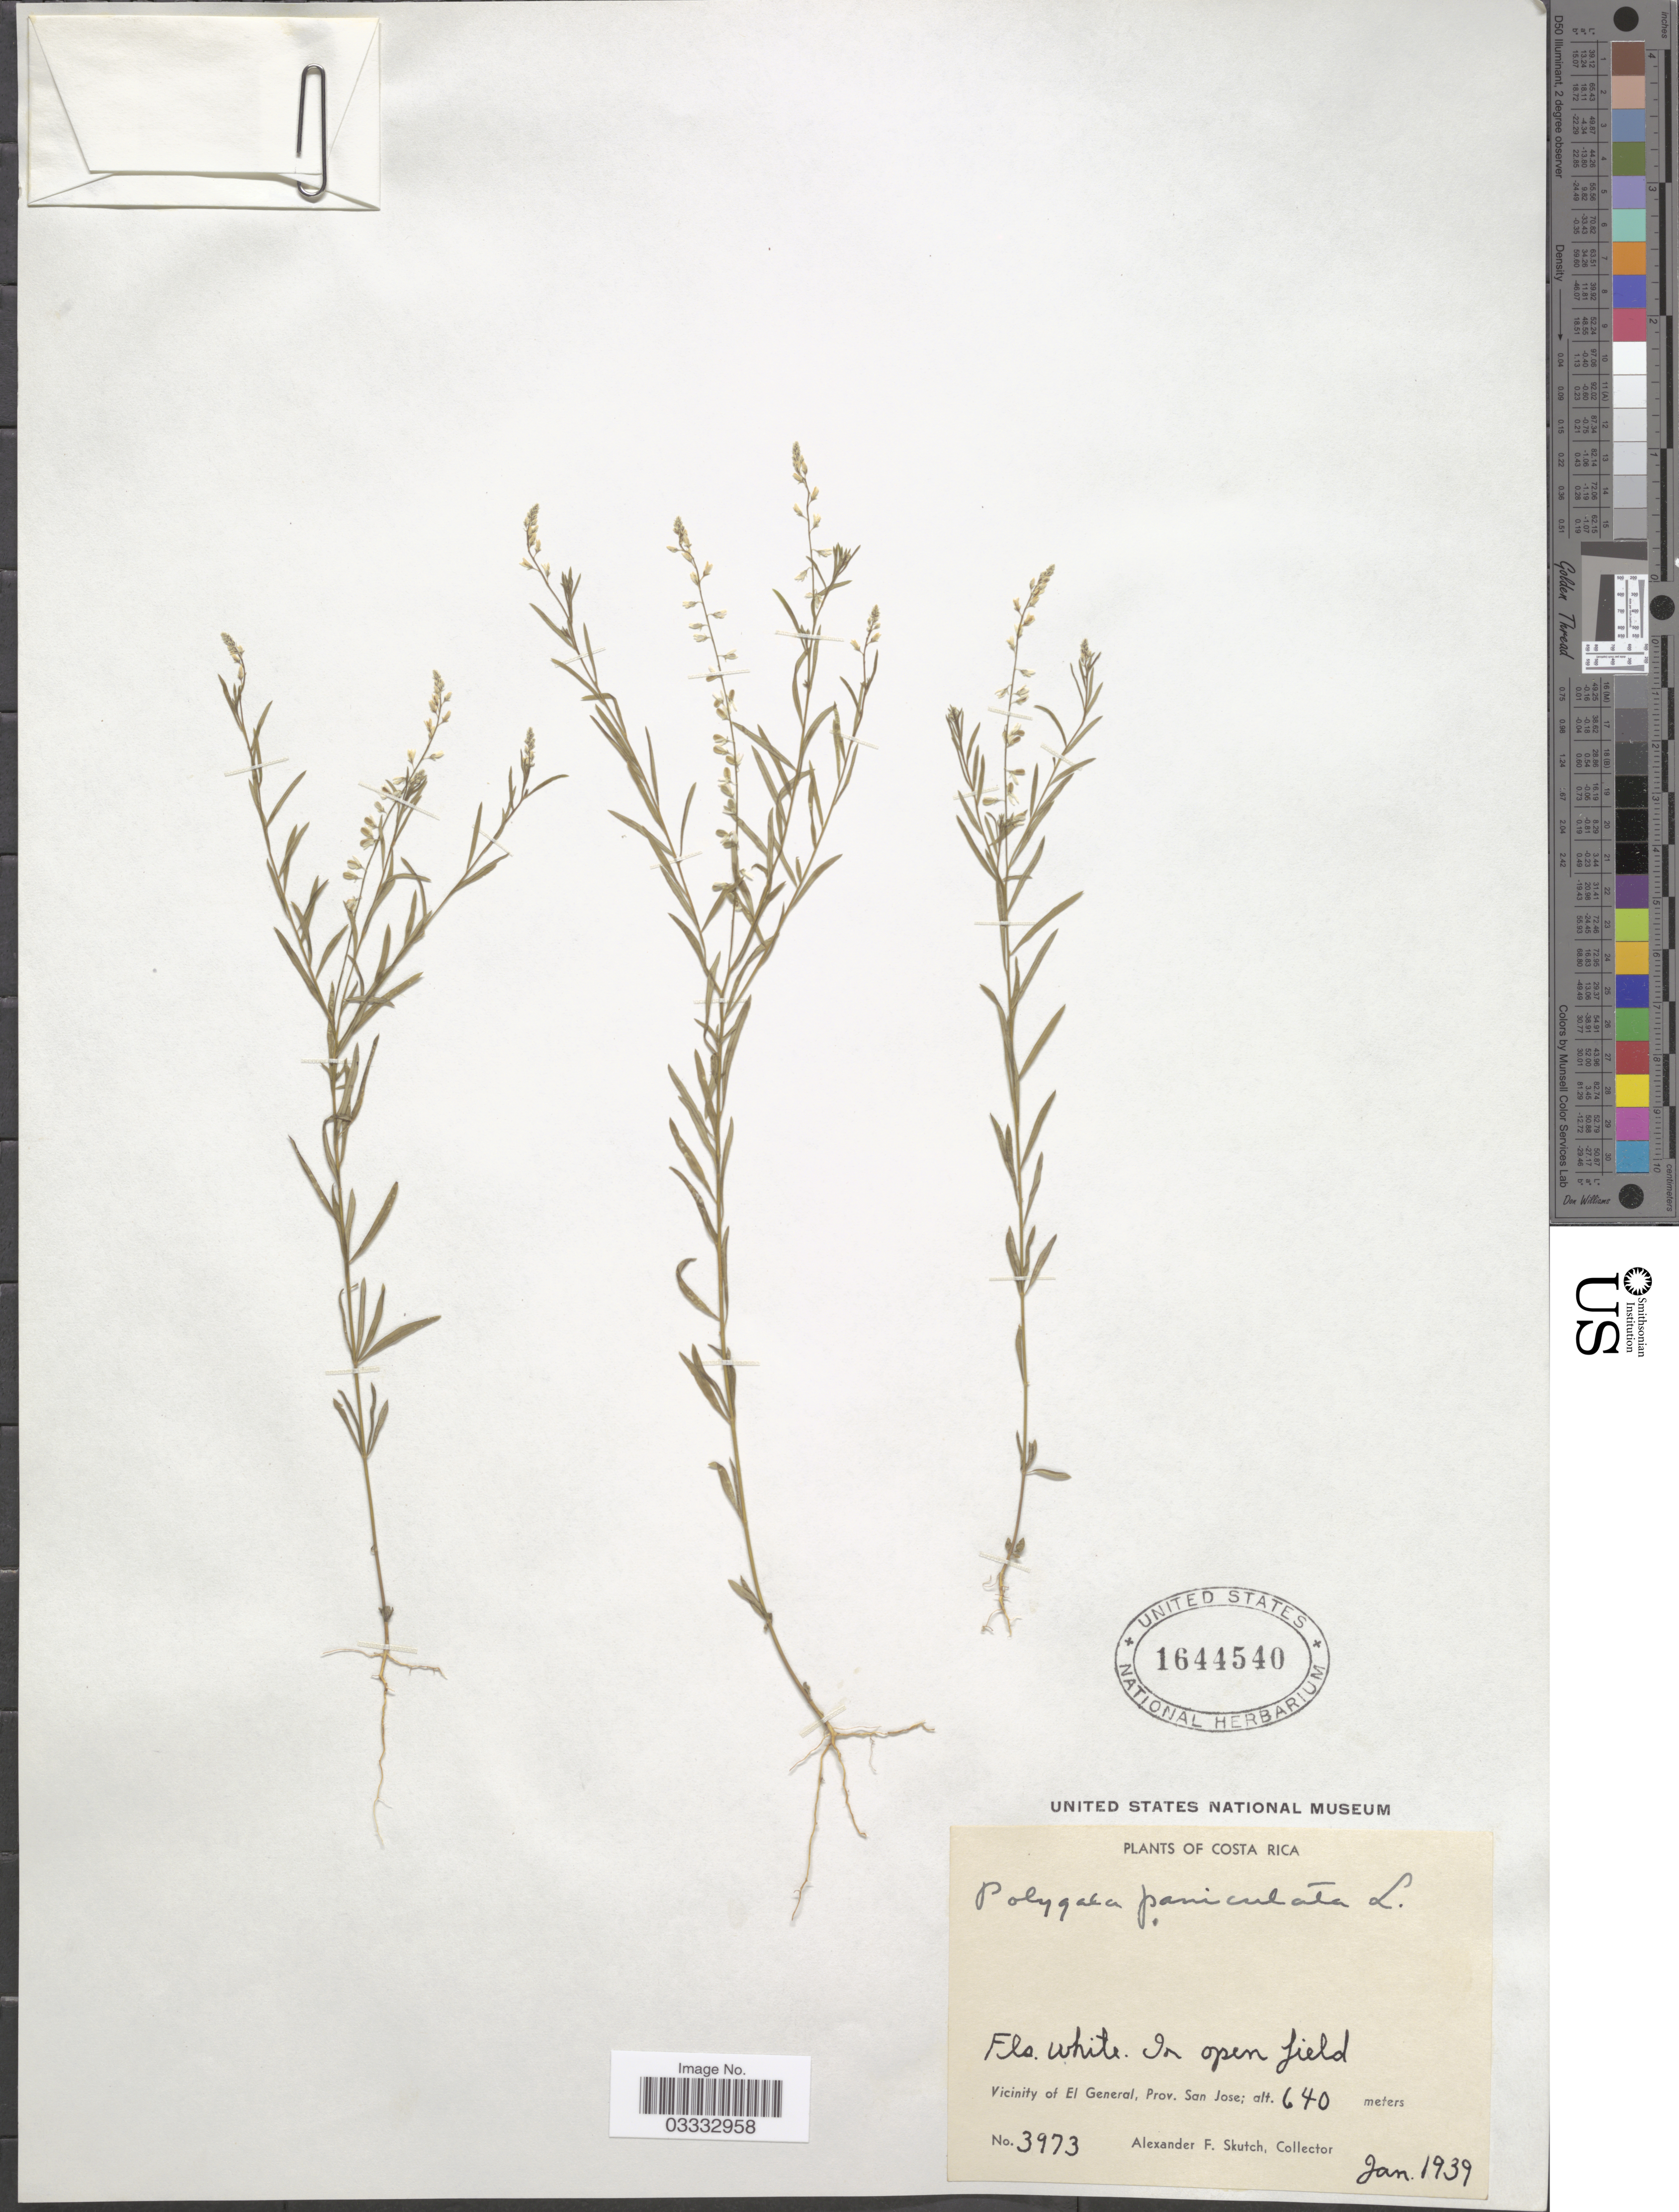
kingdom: Plantae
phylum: Tracheophyta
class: Magnoliopsida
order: Fabales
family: Polygalaceae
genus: Polygala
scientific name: Polygala paniculata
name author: L.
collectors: A. F. Skutch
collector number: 3973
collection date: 1939-01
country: Costa Rica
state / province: San José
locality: Vicinity of El General.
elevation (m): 640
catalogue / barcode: US 1644540